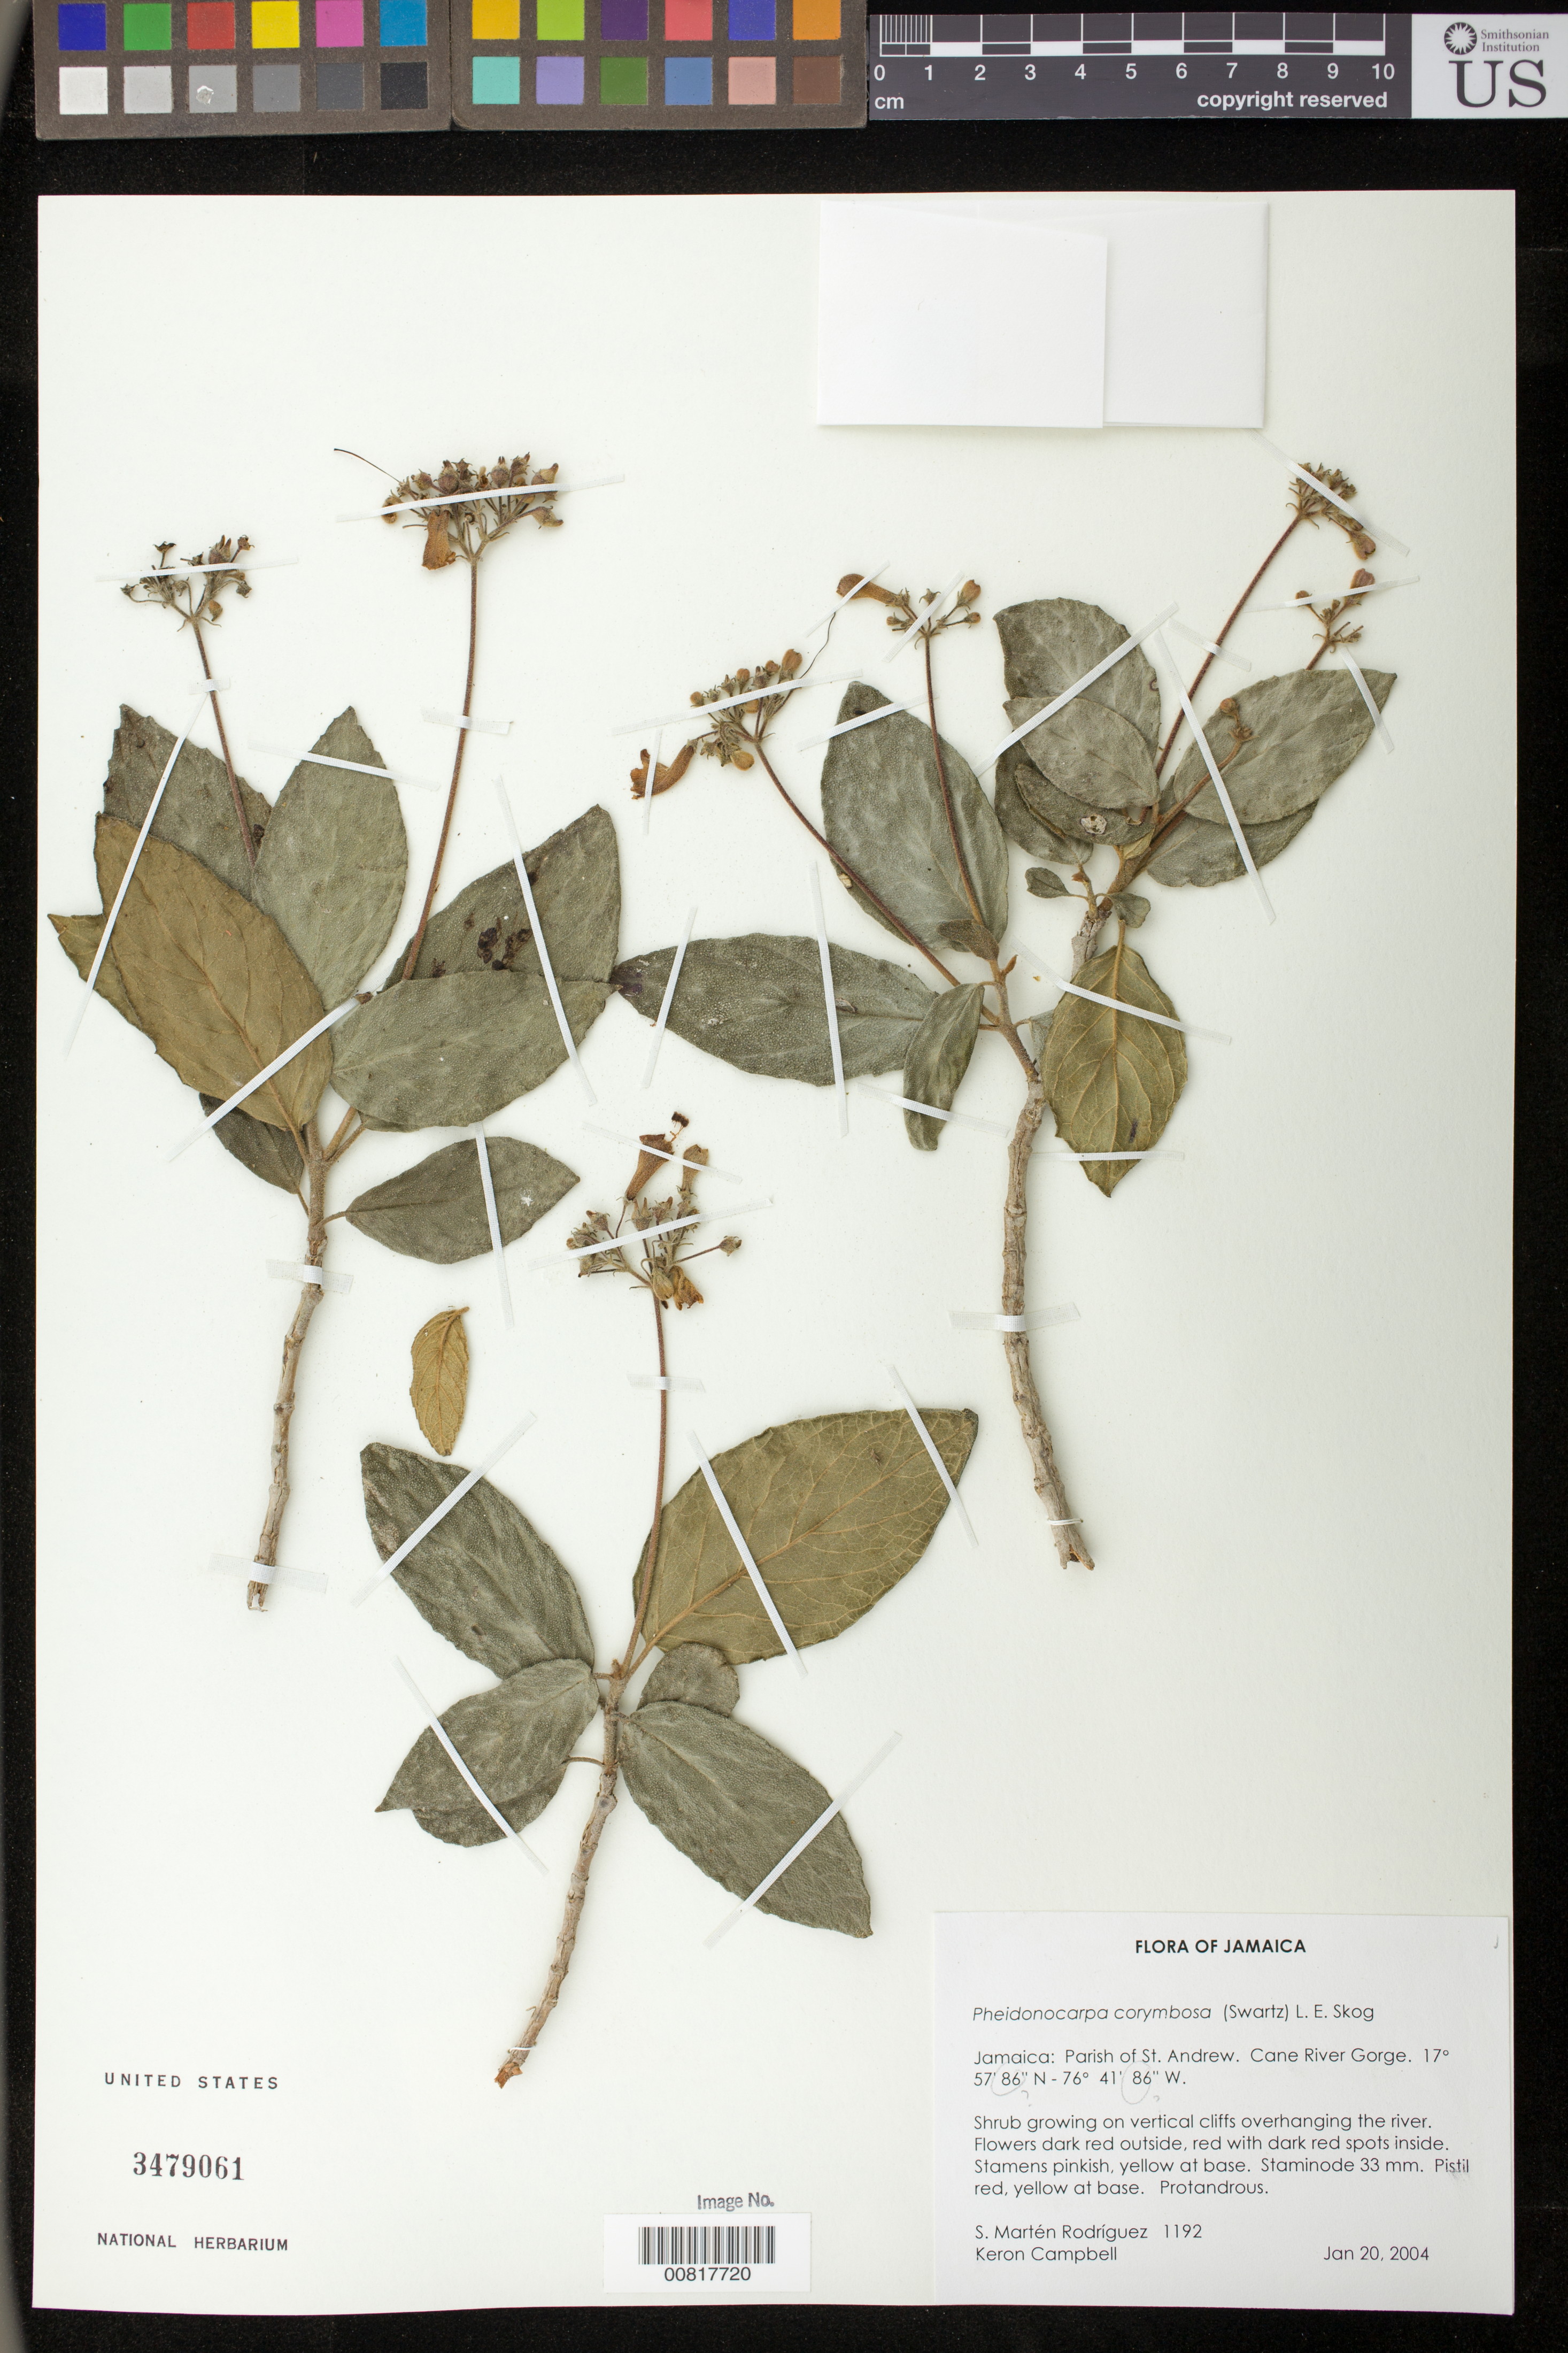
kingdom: Plantae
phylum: Tracheophyta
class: Magnoliopsida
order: Lamiales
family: Gesneriaceae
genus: Pheidonocarpa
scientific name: Pheidonocarpa corymbosa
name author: (Sw.) L.E. Skog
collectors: S. Martén-Rodríguez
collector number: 1192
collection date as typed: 20 Jan 2004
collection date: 2004-01-20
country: Jamaica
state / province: Saint Andrew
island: Jamaica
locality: Parish of St. Andrew. Cane River Gorge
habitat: On vertical cliffs overhanging the river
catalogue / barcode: US 3479061